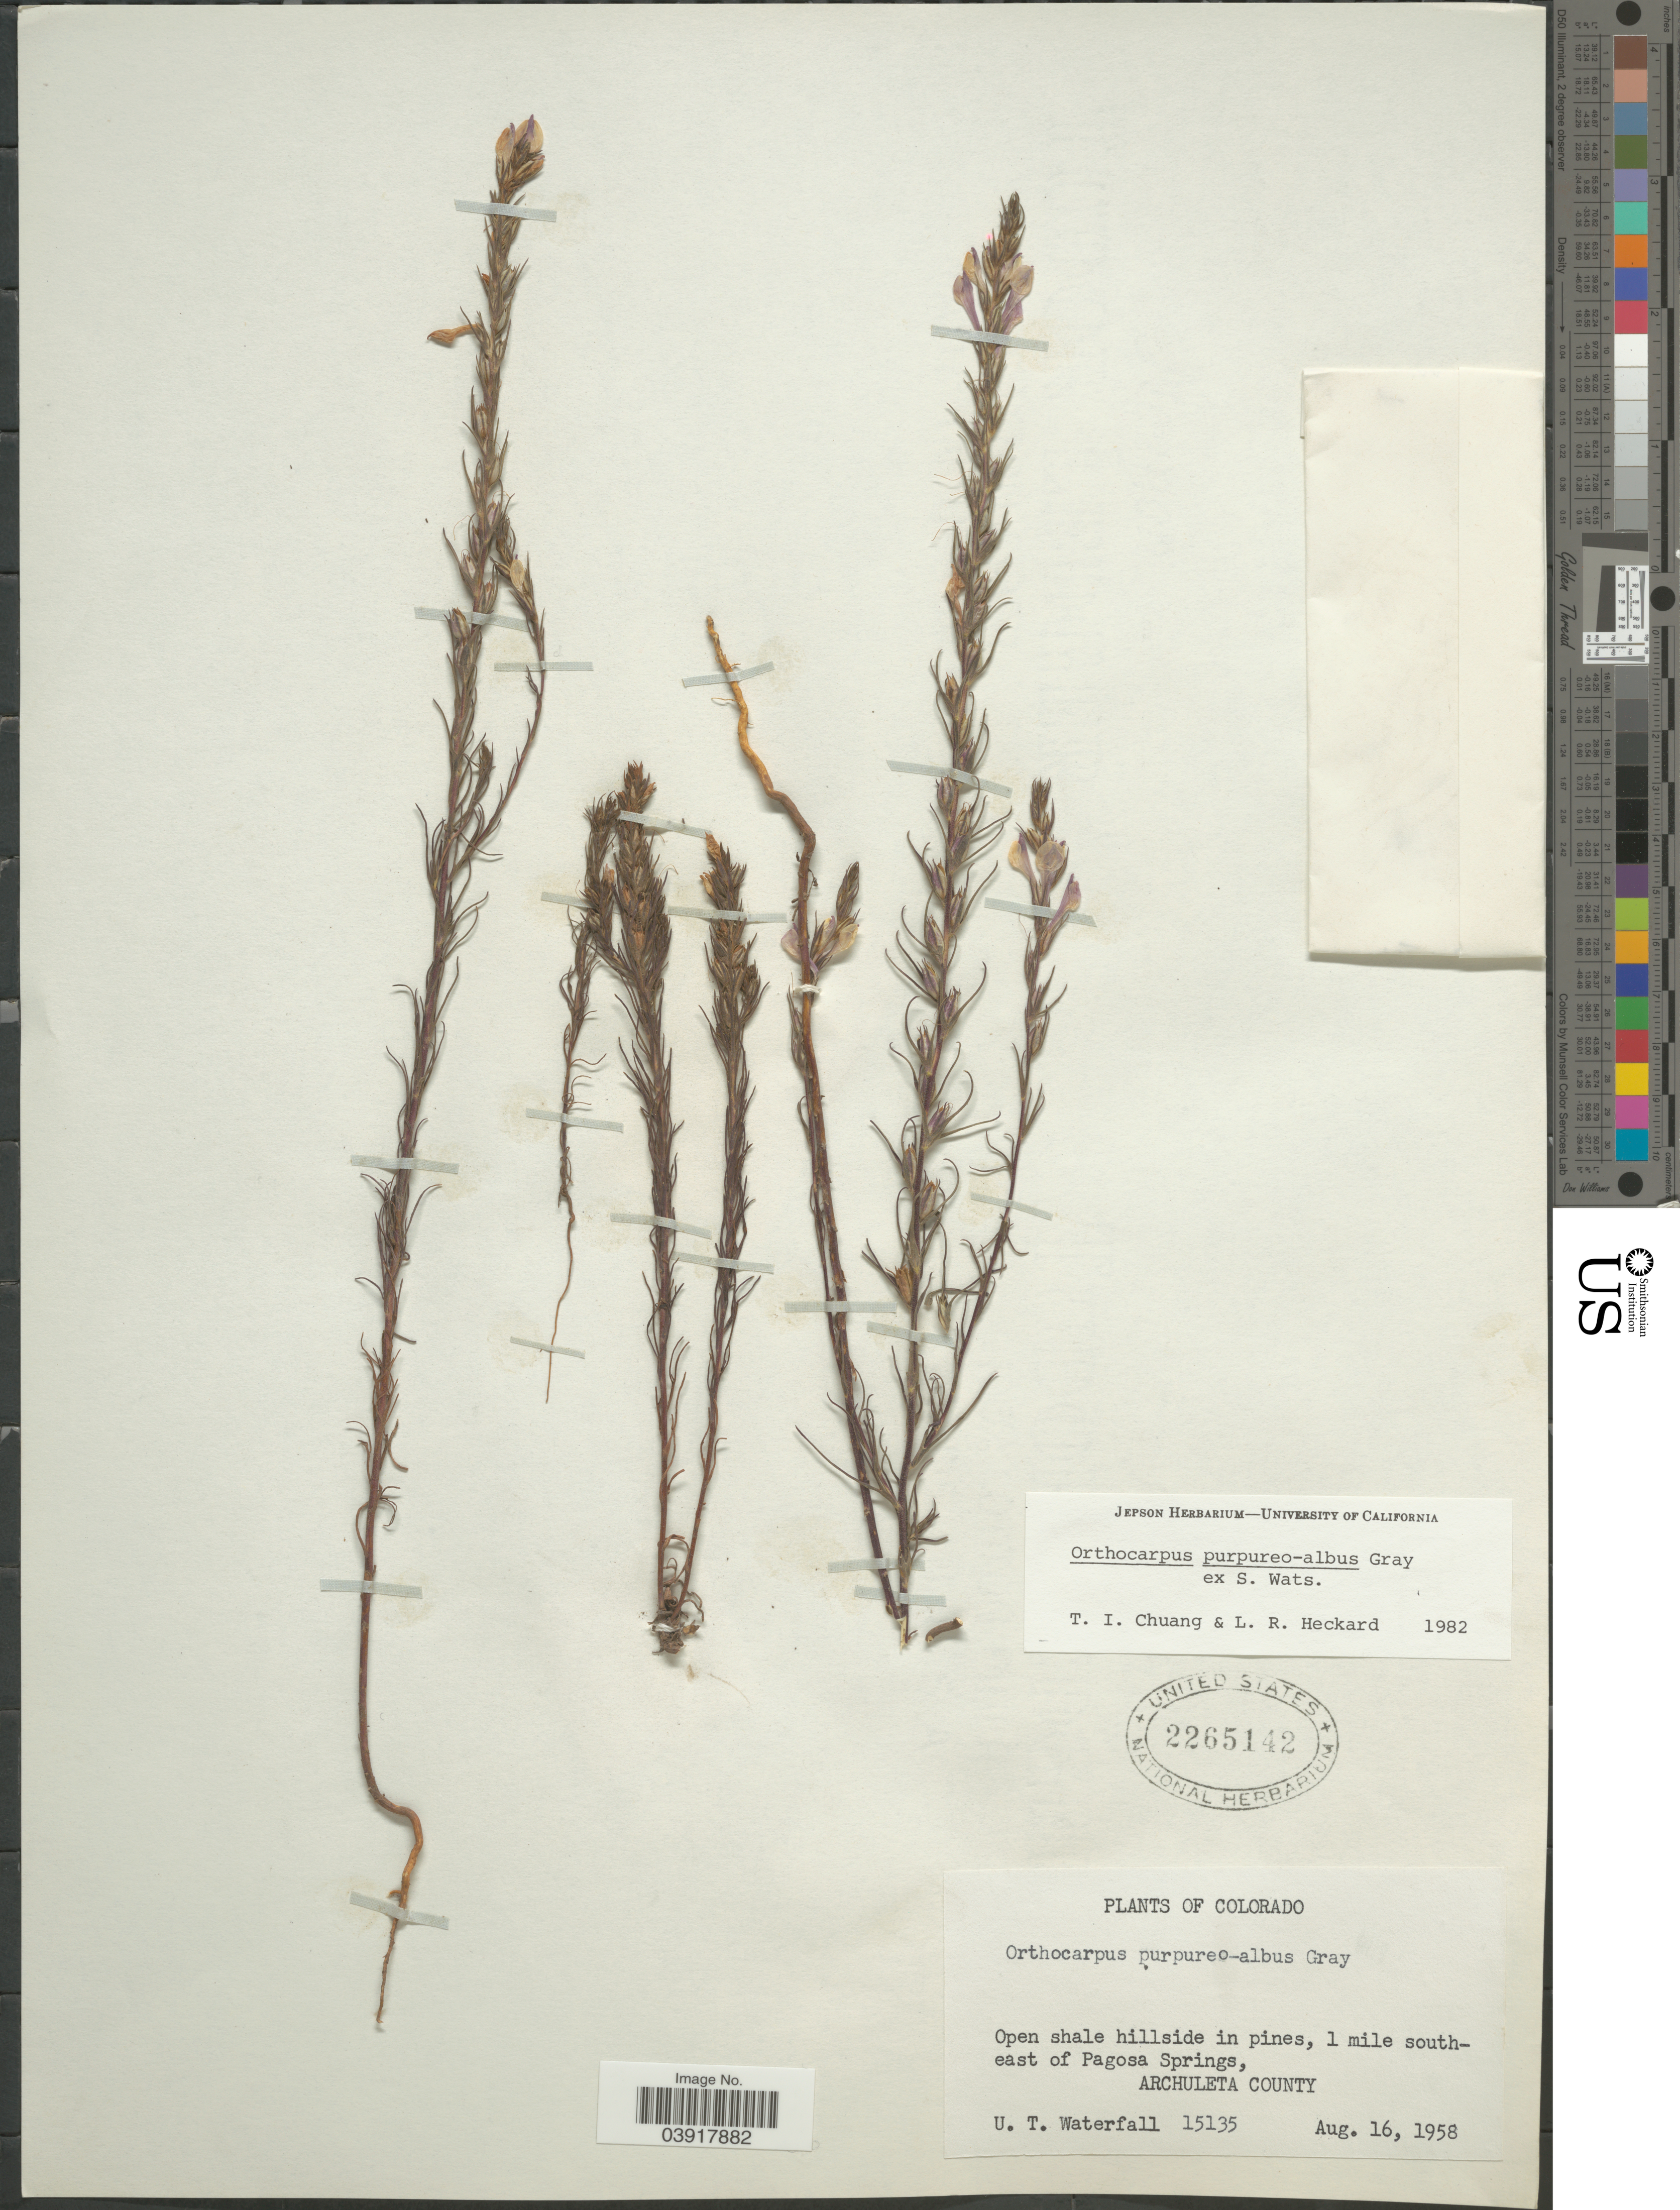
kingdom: Plantae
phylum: Tracheophyta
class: Magnoliopsida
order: Lamiales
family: Orobanchaceae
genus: Orthocarpus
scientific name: Orthocarpus purpureo-albus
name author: A. Gray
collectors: U. T. Waterfall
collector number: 15135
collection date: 1958-08-16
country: United States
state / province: Colorado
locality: Open shale hillside in pines, 1 mile southeast of Pagosa Springs, Archuleta County.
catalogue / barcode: US 2265142